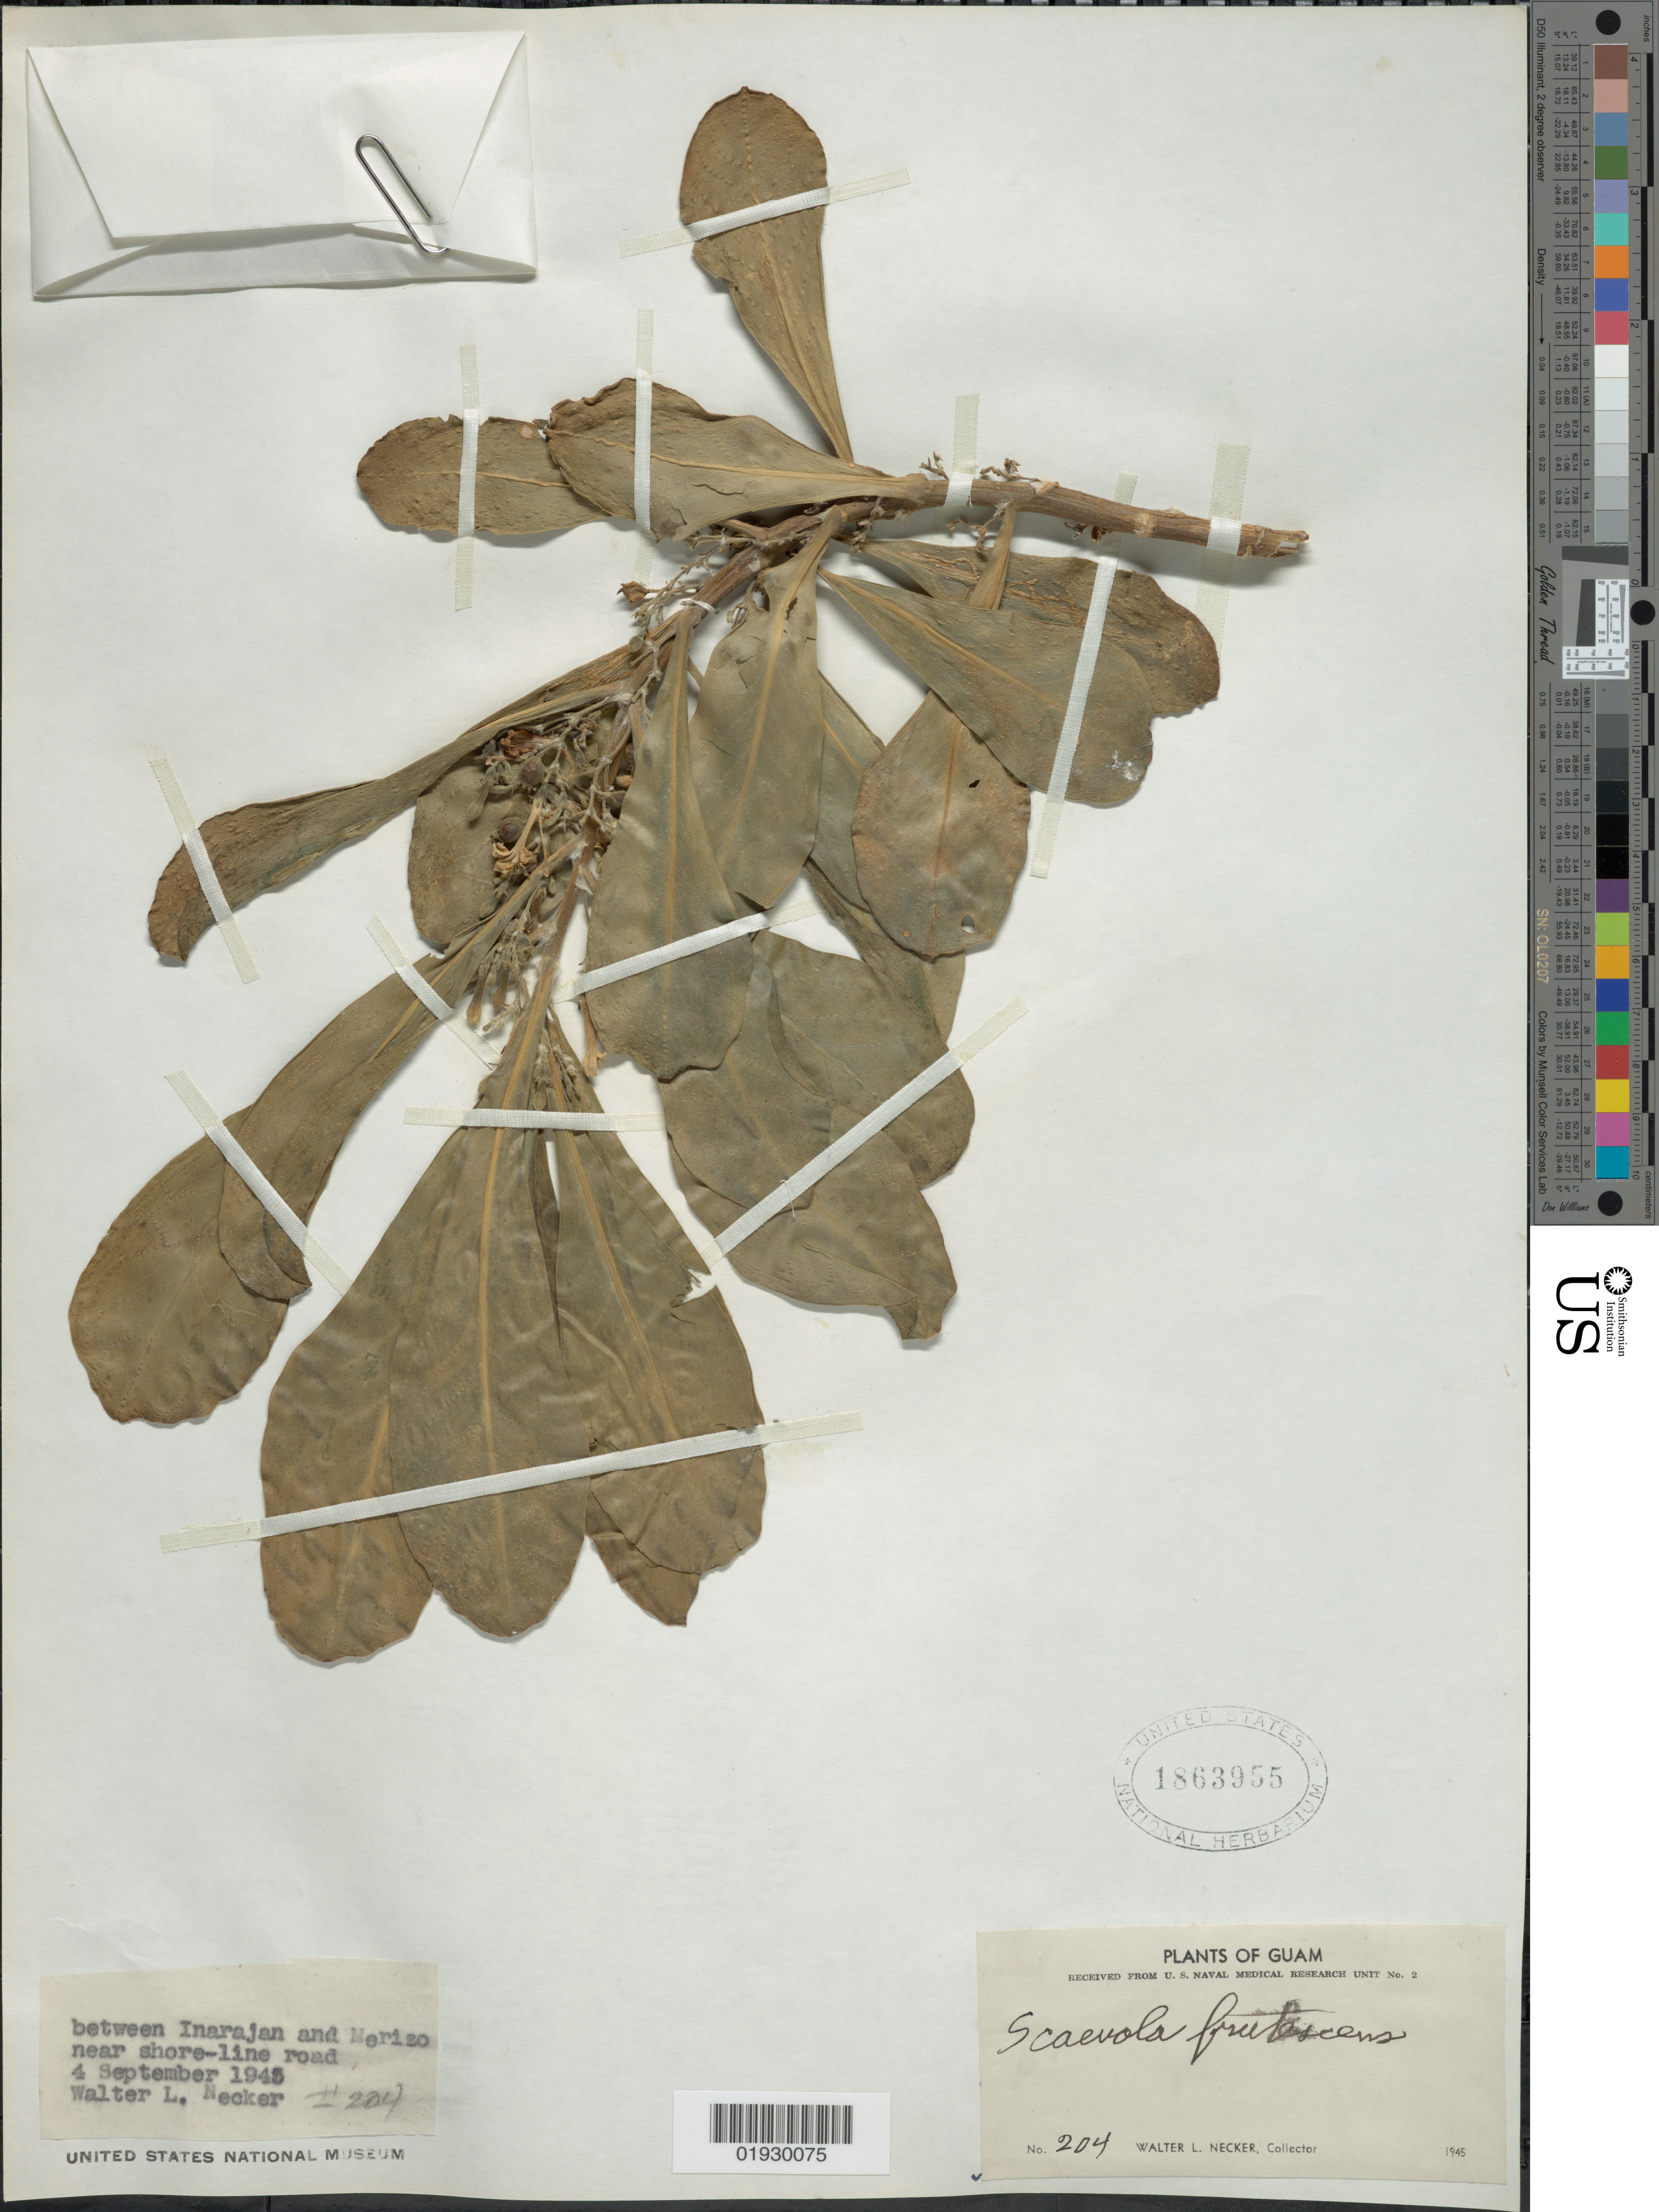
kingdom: Plantae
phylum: Tracheophyta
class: Magnoliopsida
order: Asterales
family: Goodeniaceae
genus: Scaevola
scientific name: Scaevola sericea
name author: Vahl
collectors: W. L. Necker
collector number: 204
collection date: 1945-09-04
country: Guam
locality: Between Inarajan and Meriso near shore-line road.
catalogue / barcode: US 1863955